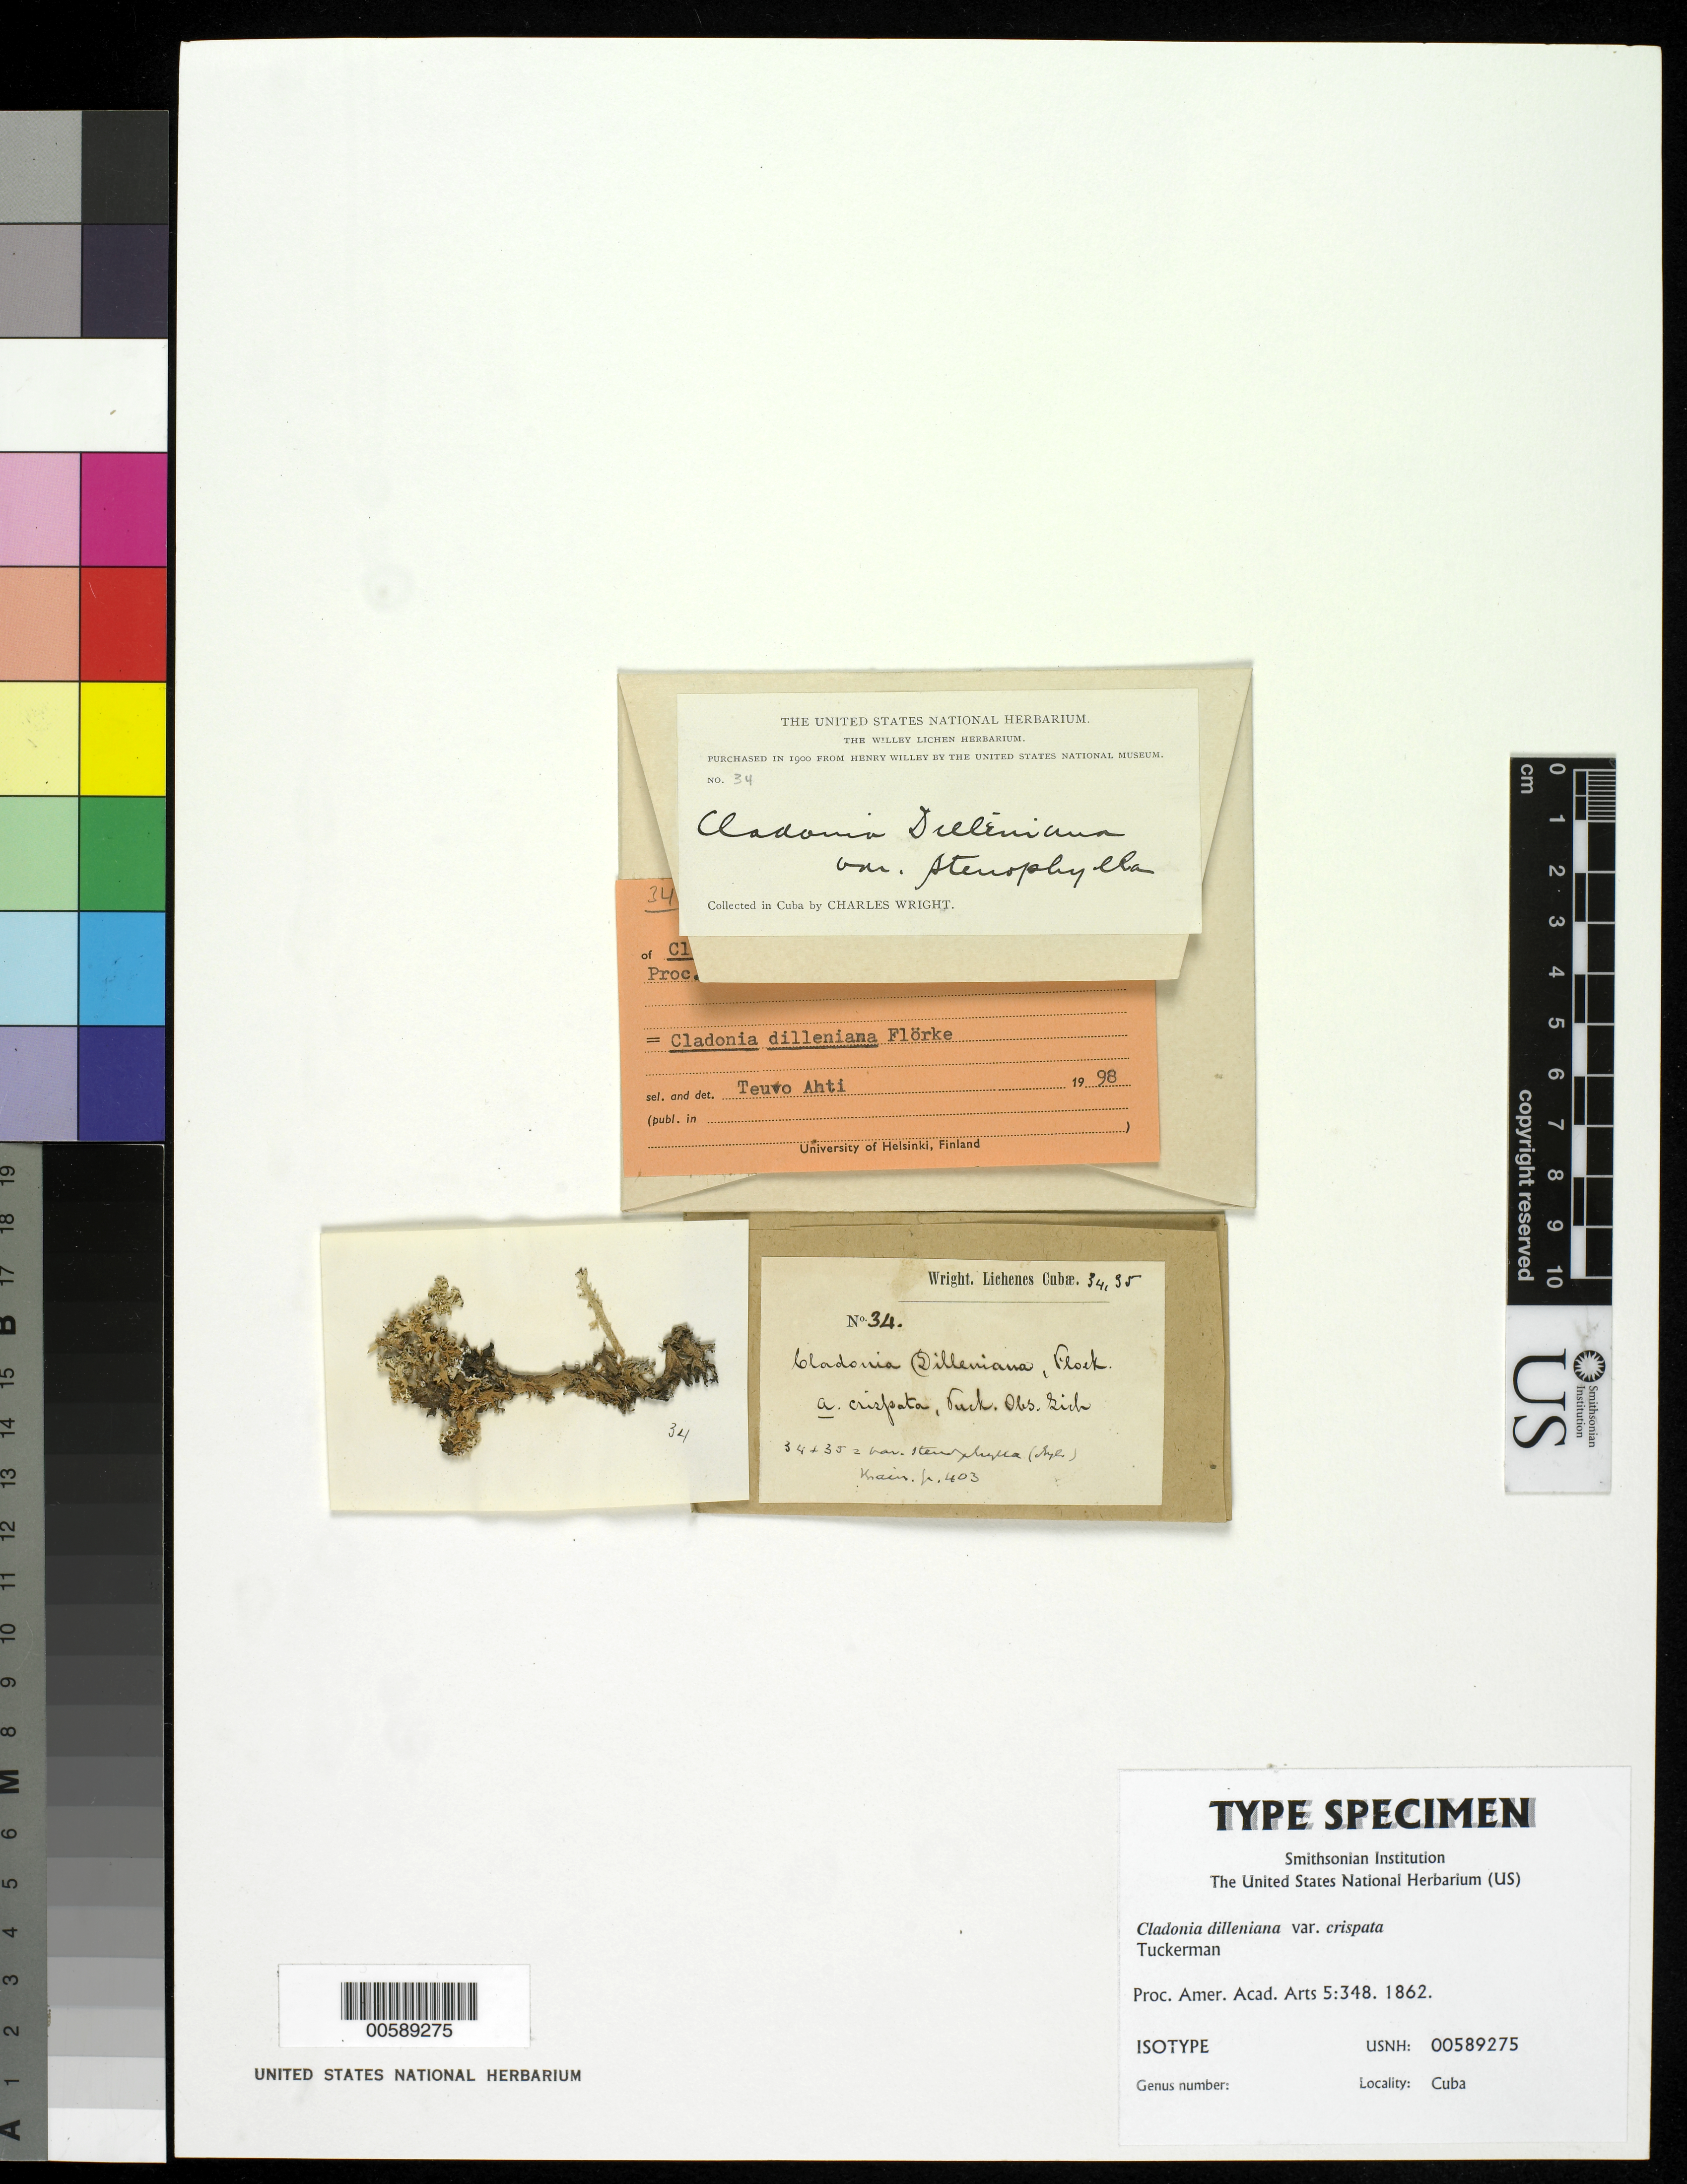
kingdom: Fungi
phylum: Ascomycota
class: Lecanoromycetes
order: Lecanorales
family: Cladoniaceae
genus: Cladonia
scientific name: Cladonia dilleniana var. crispata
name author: Tuck.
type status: Isolectotype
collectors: C. Wright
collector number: Lich. Ins. Cubae 34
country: Cuba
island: Greater Antilles